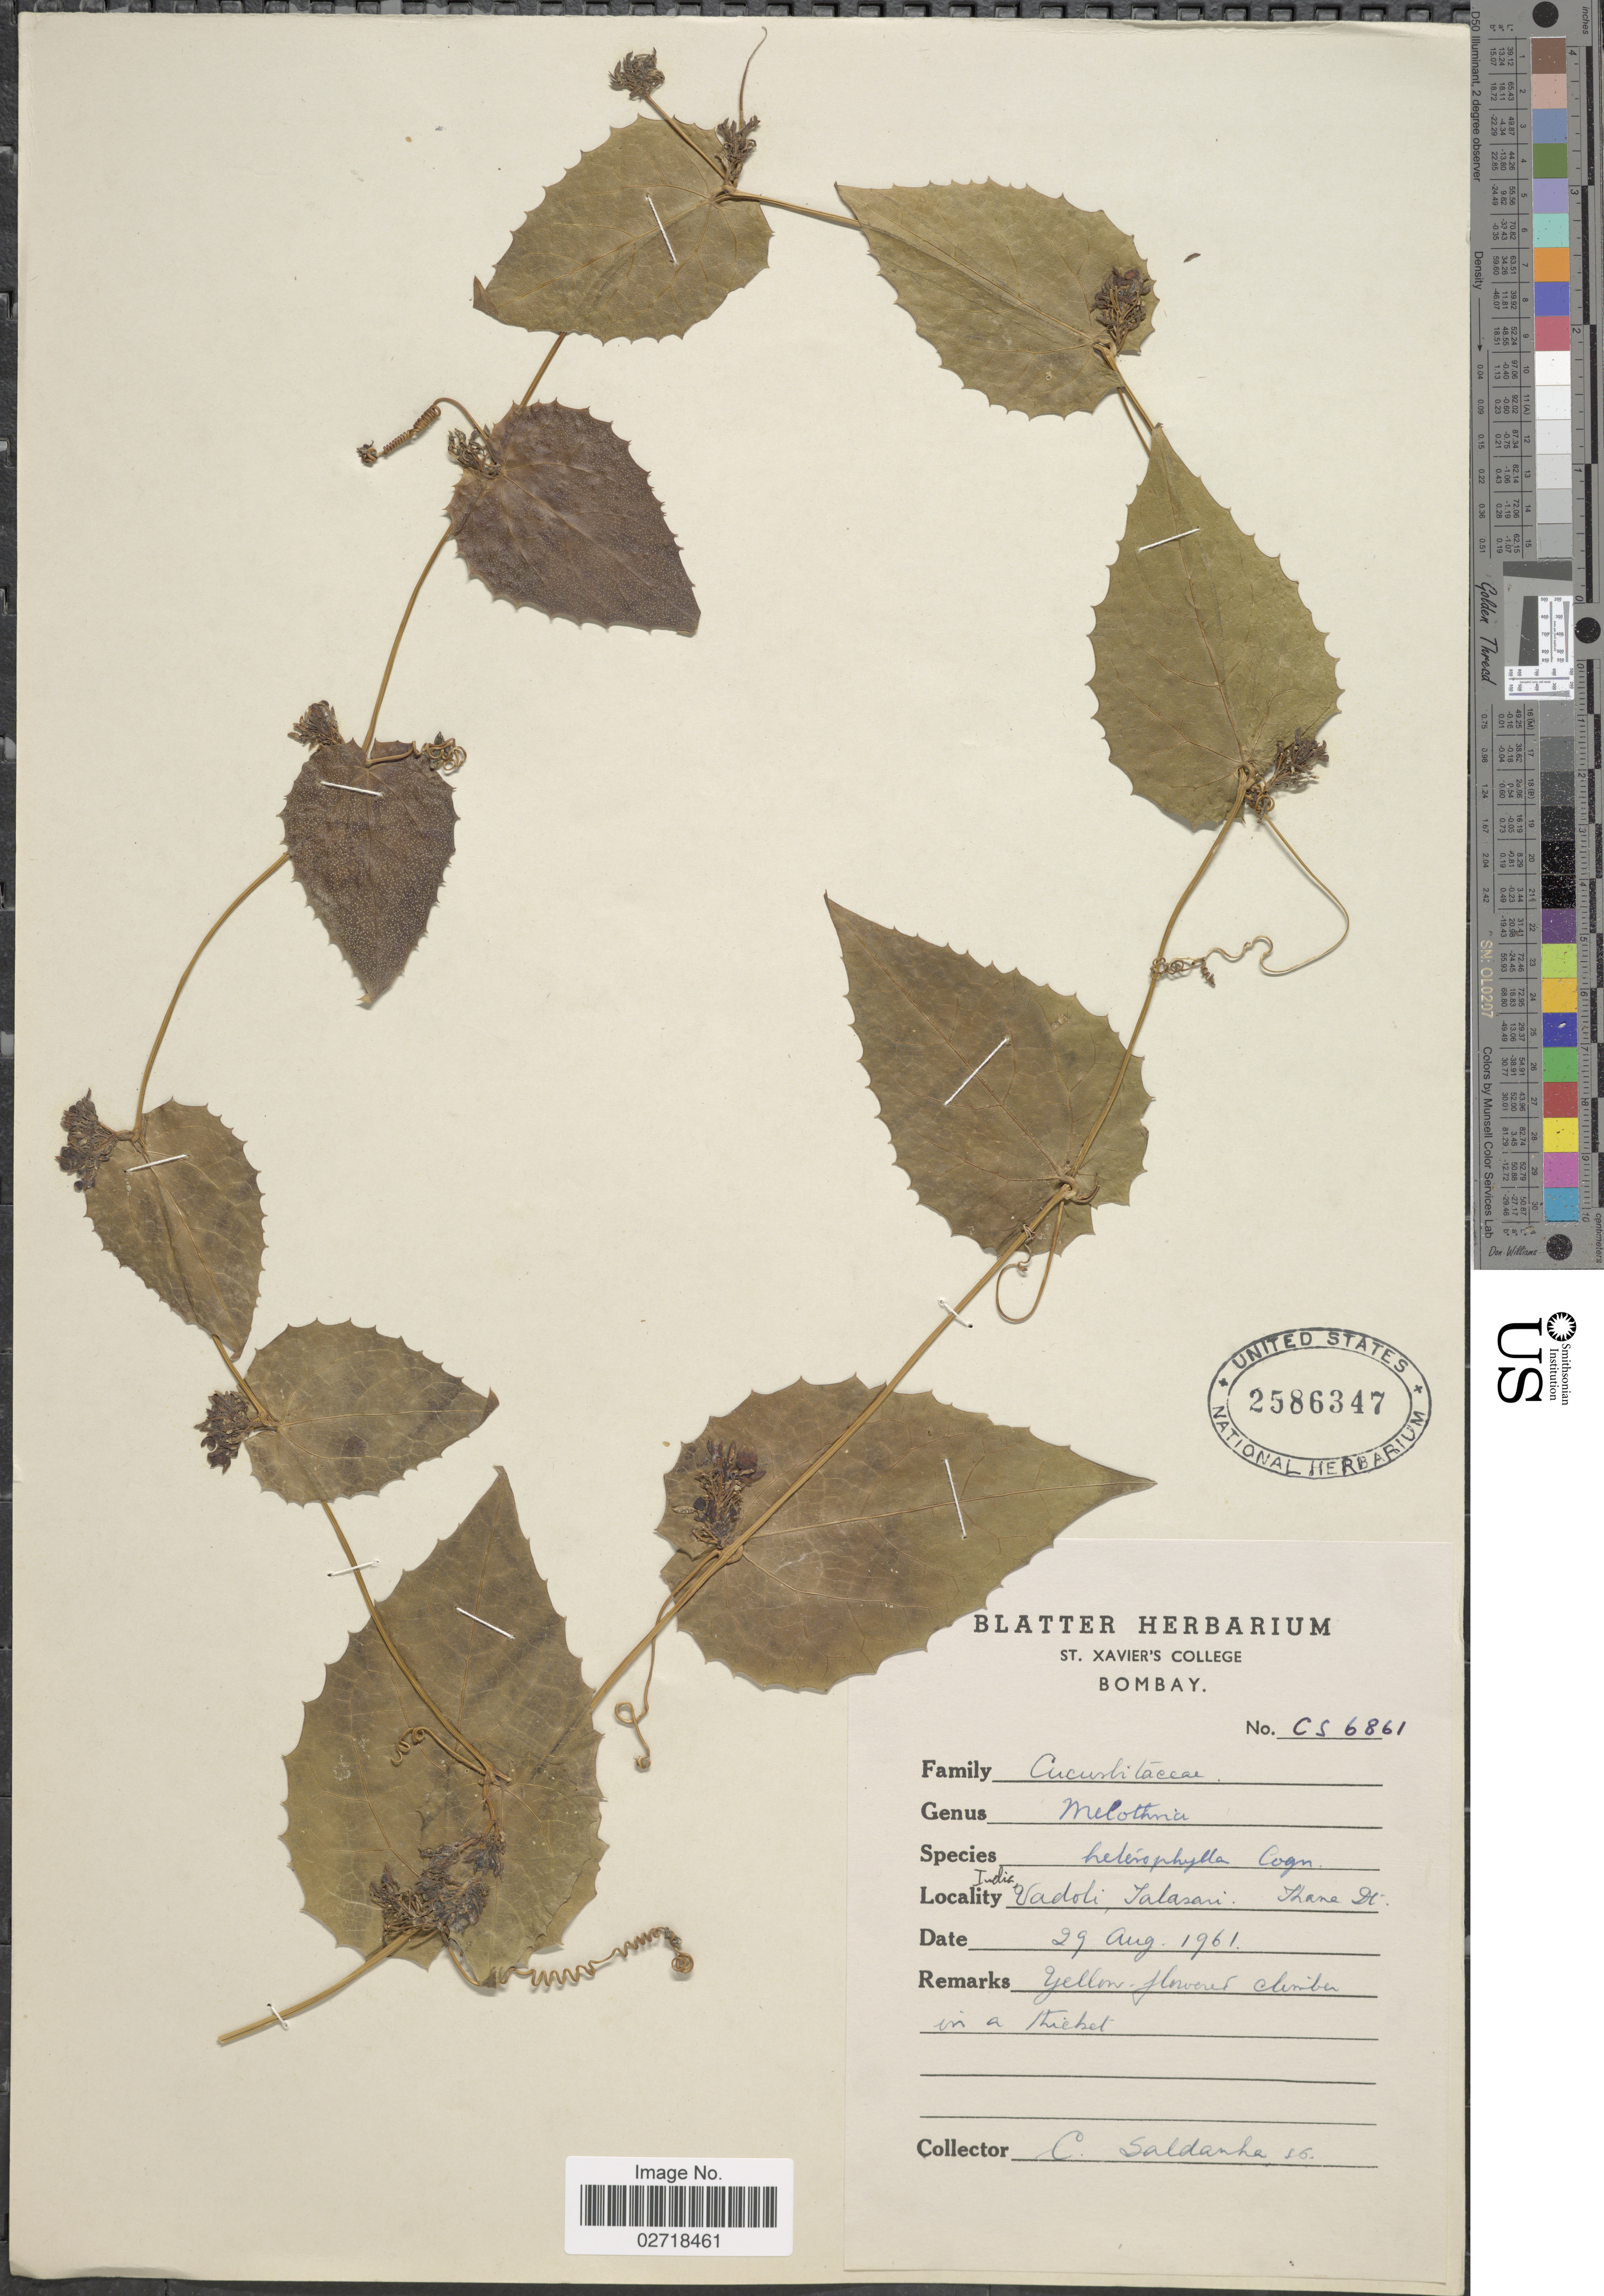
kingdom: Plantae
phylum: Tracheophyta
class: Magnoliopsida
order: Cucurbitales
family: Cucurbitaceae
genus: Solena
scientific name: Solena heterophylla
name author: Lour.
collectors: C. Saldanha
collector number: CS 6861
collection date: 1961-08-29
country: India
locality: Vadoli, Talasani. Thane Dt.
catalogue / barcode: US 2586347